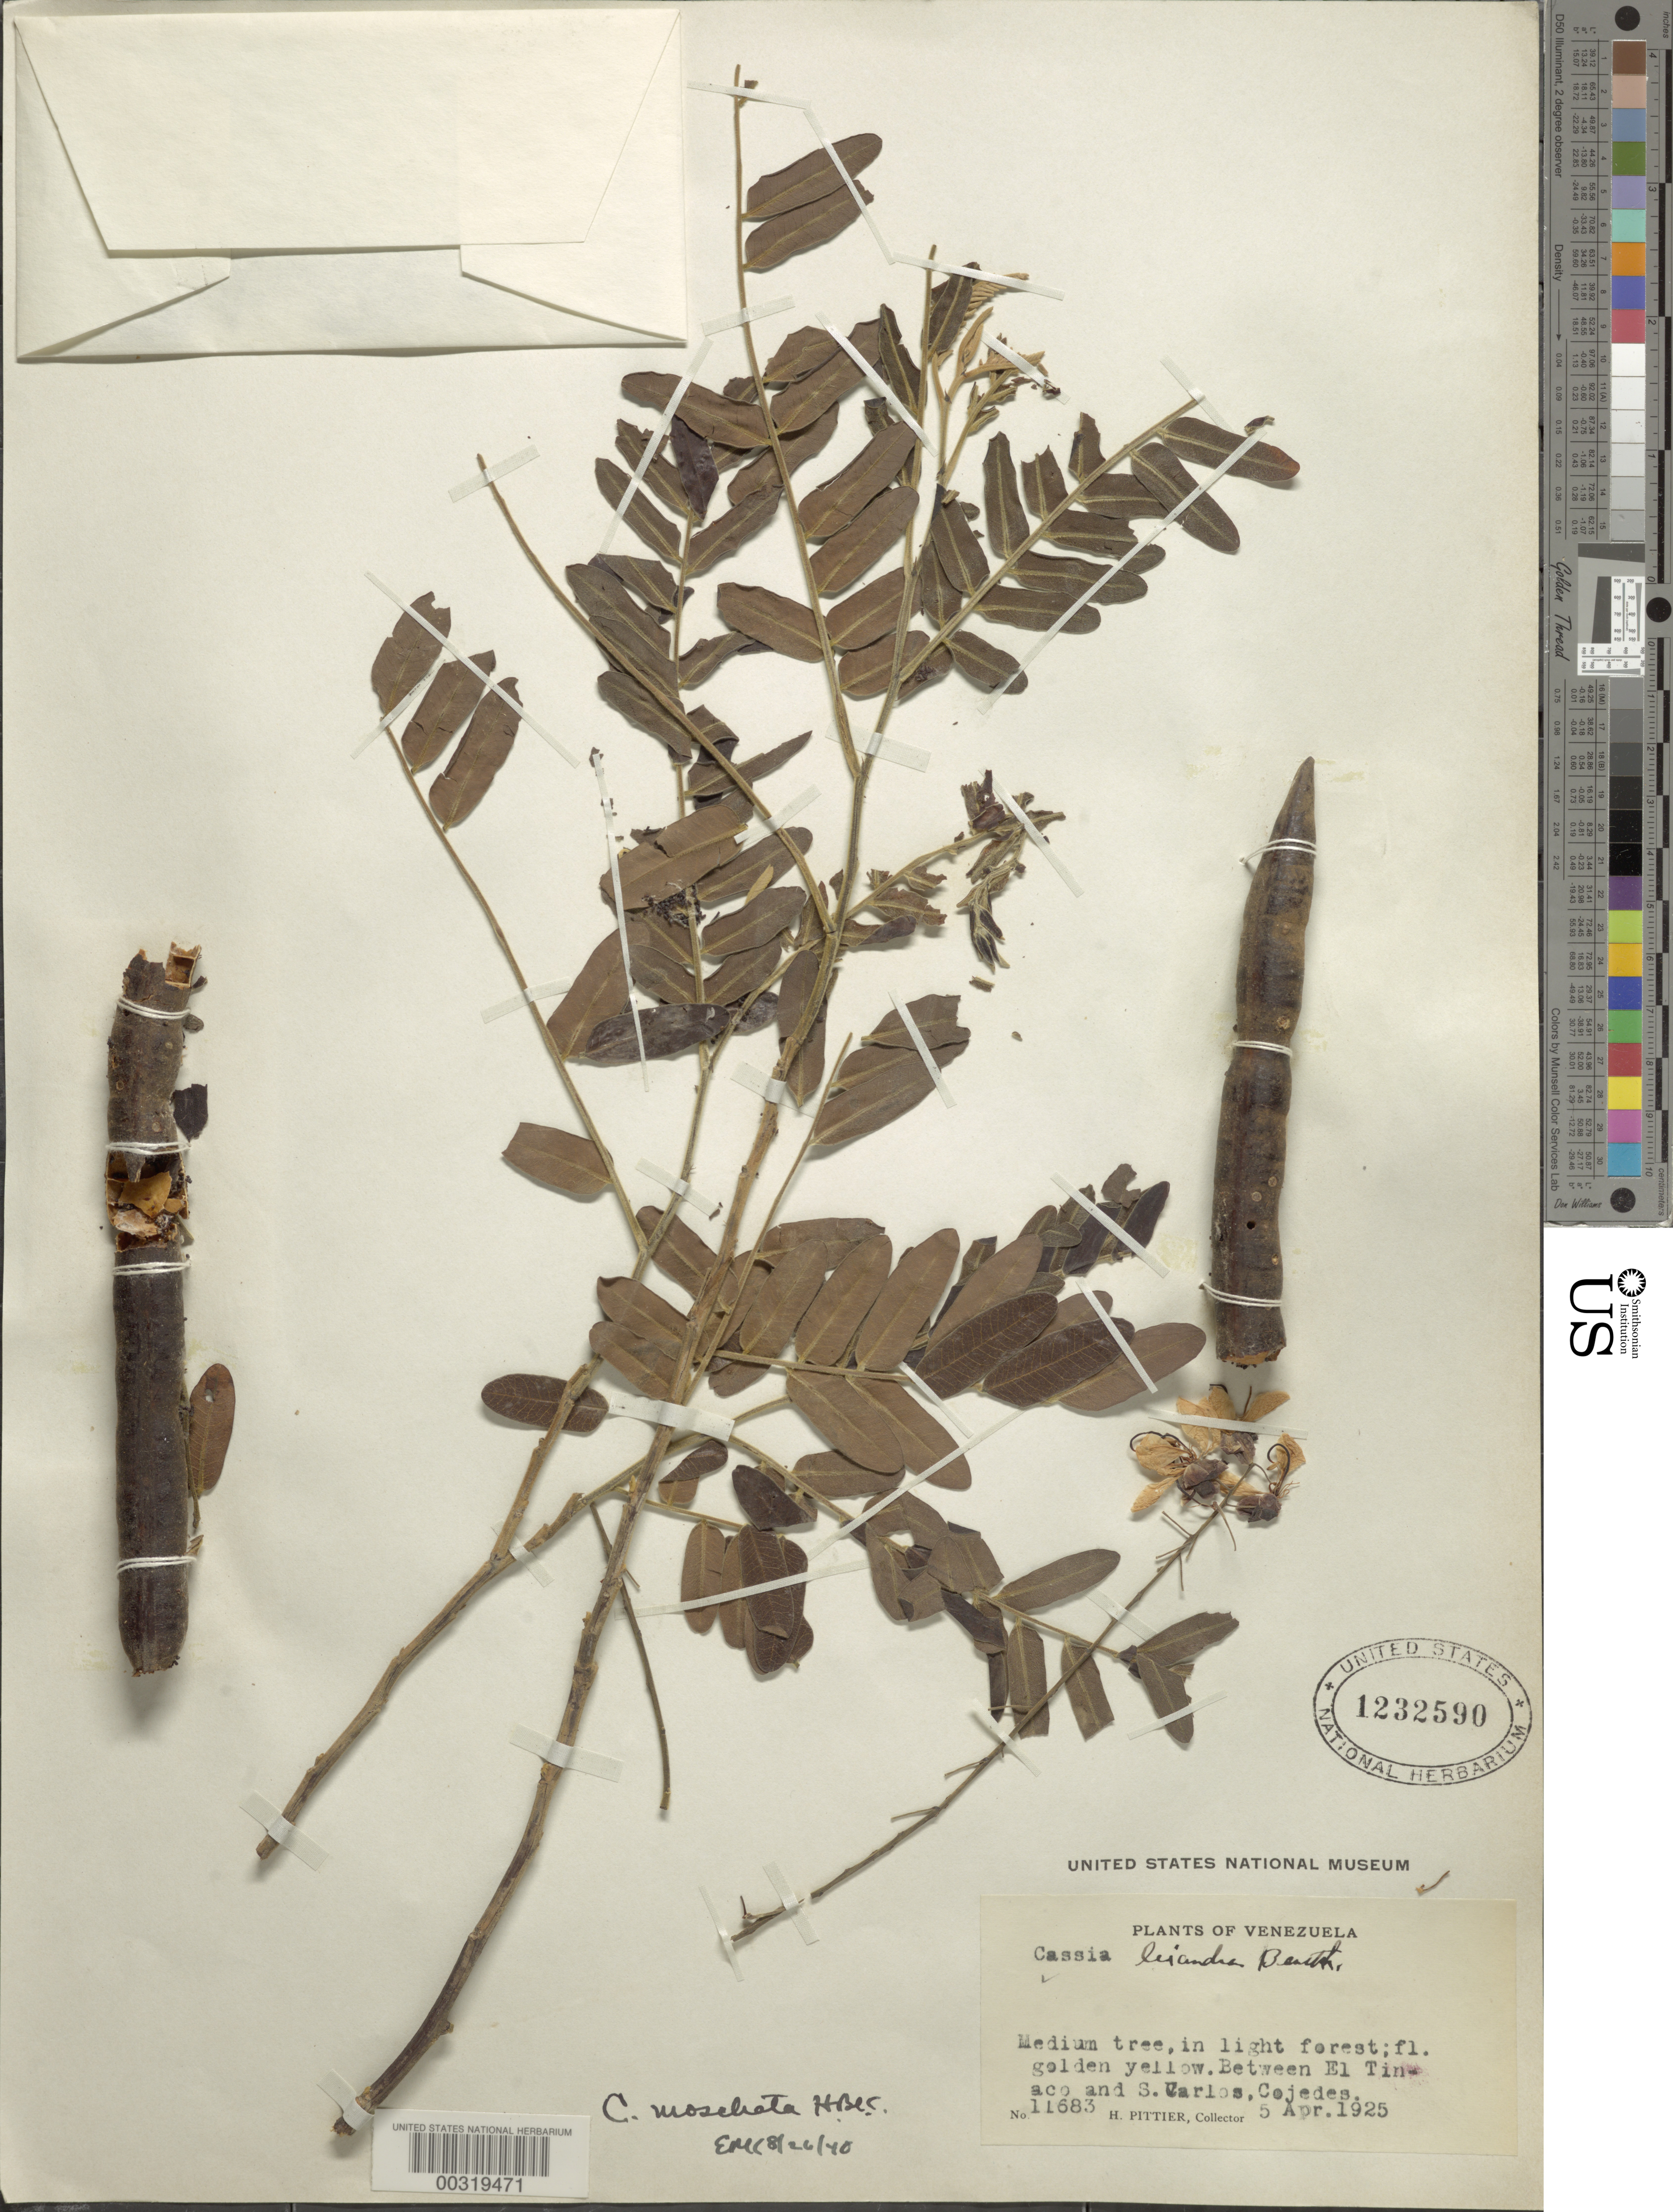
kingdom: Plantae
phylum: Tracheophyta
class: Magnoliopsida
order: Fabales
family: Fabaceae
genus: Cassia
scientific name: Cassia moschata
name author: Kunth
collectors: H. F. Pittier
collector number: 11683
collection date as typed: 05 Apr 1925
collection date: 1925-04-05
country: Venezuela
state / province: Cojedes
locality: Between el tinaco and s. carlos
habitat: Light forest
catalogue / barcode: US 1232590